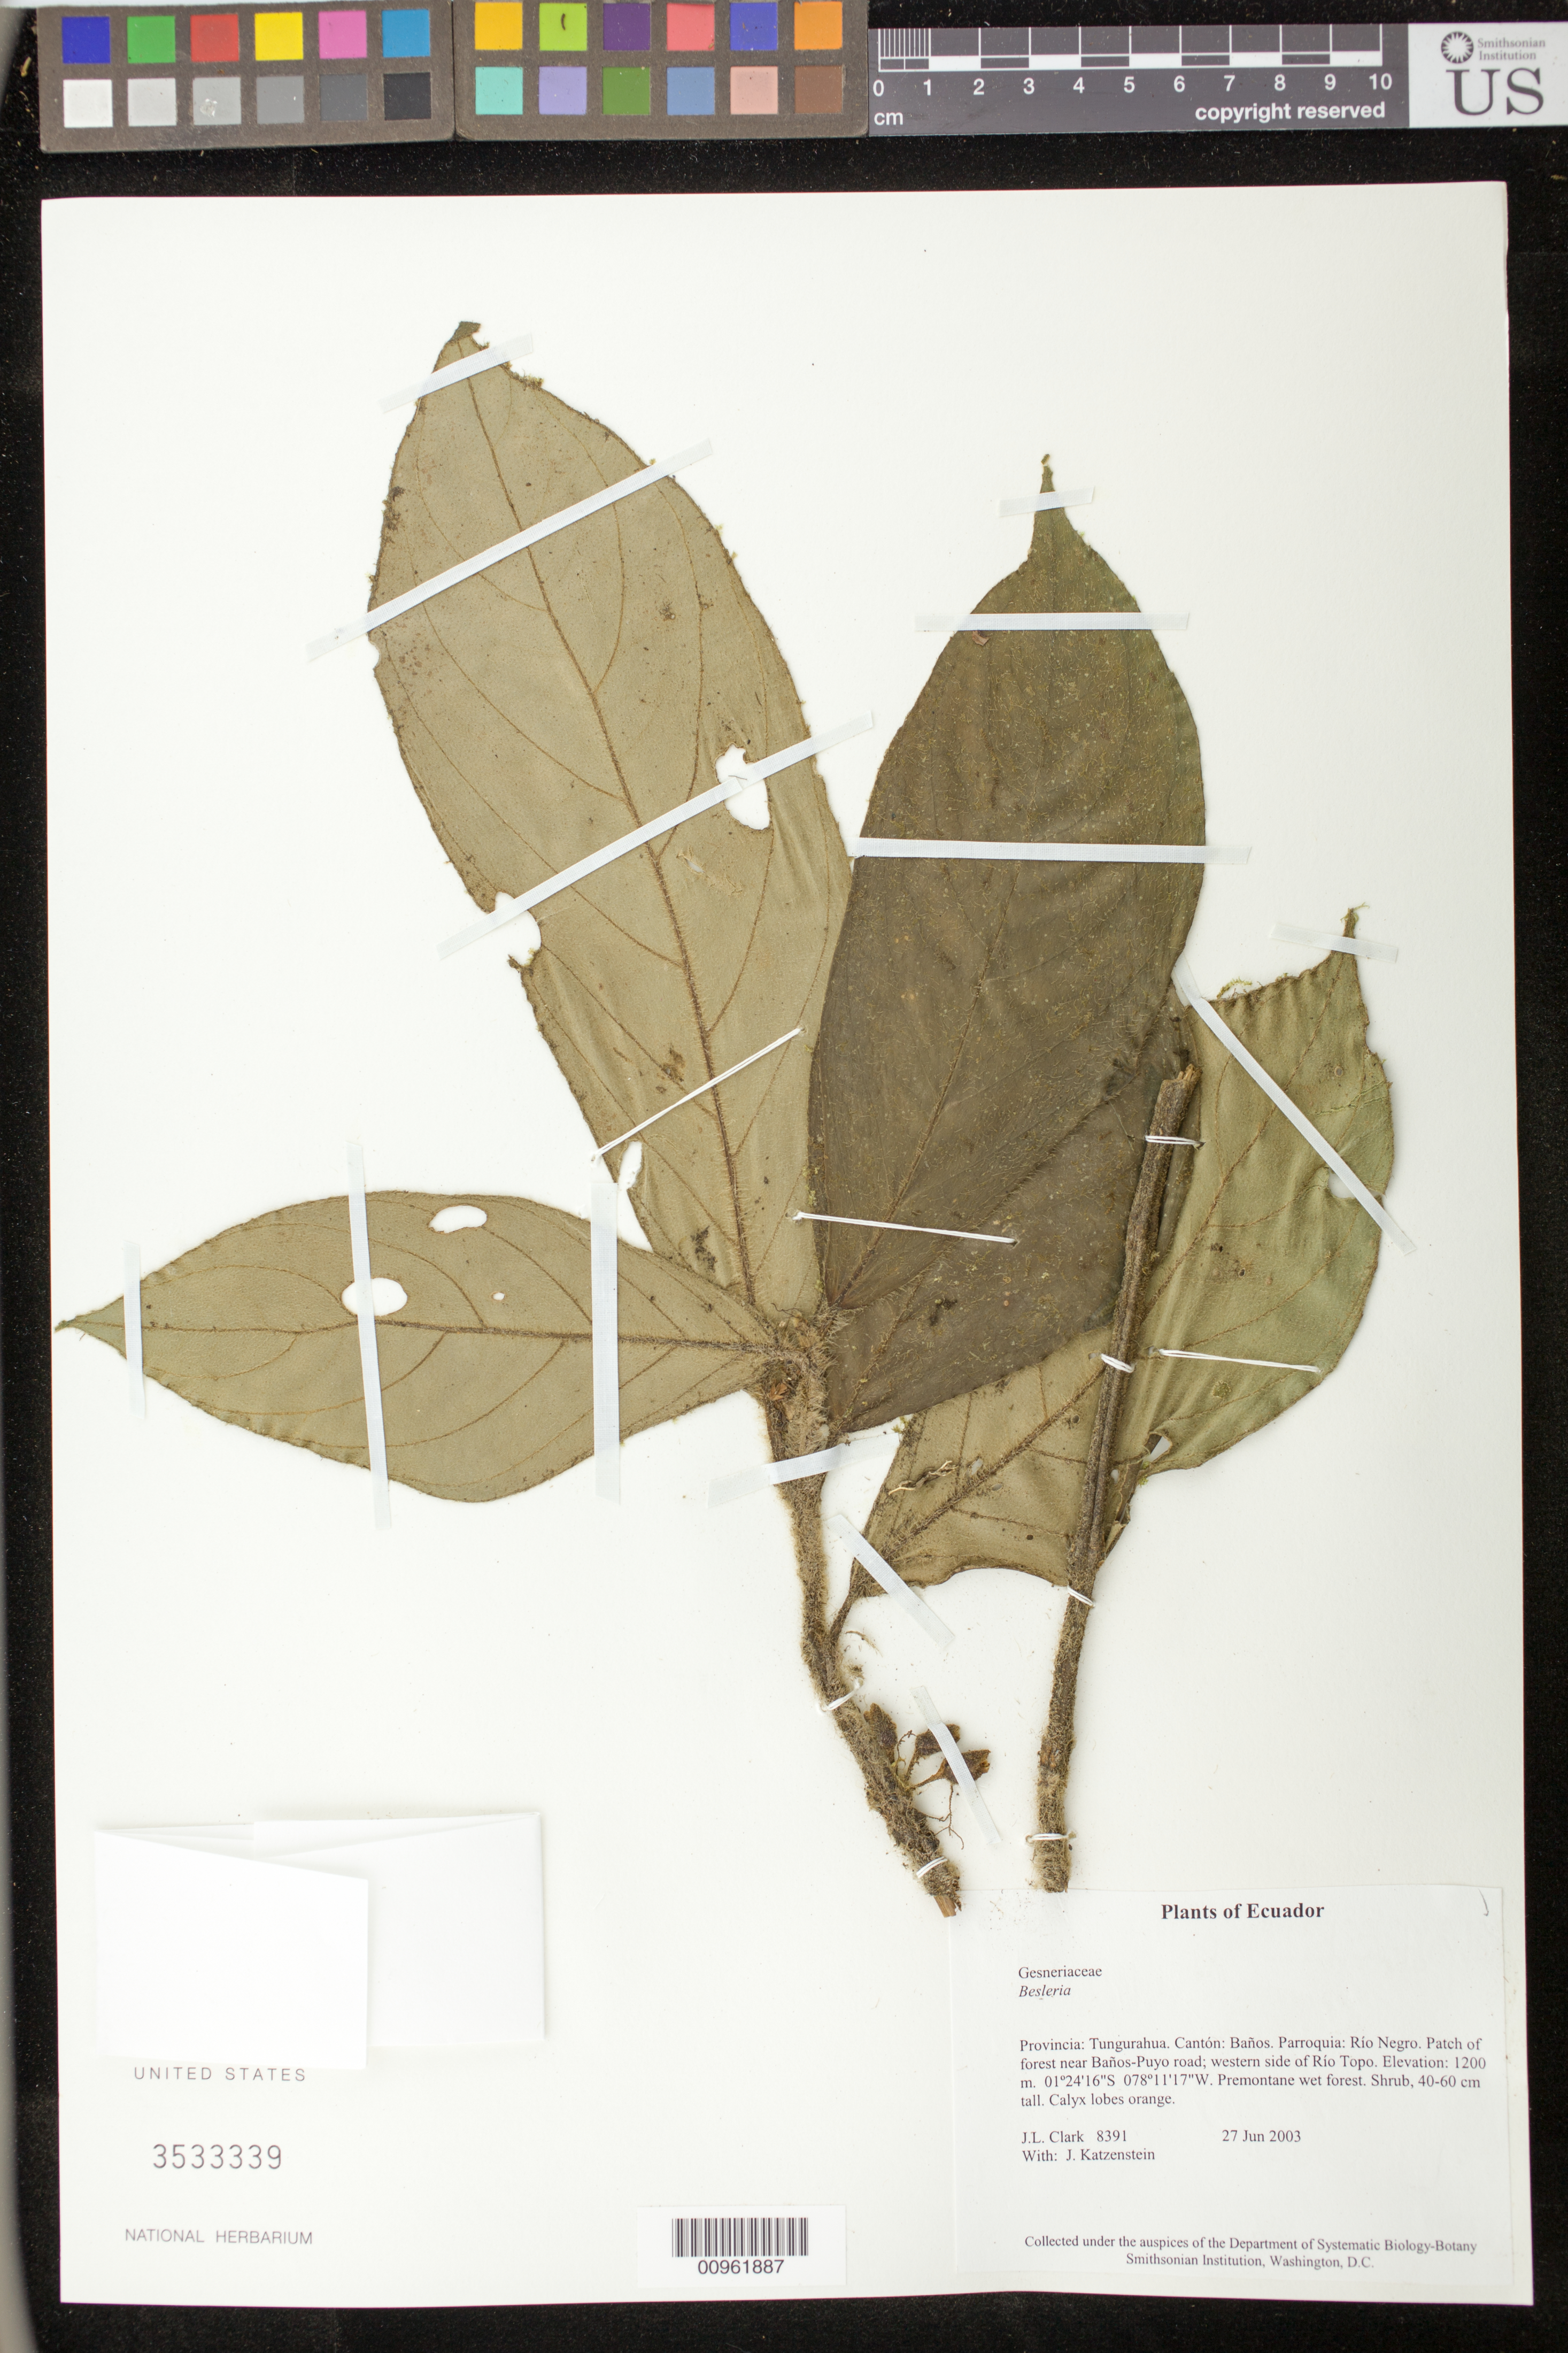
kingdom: Plantae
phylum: Tracheophyta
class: Magnoliopsida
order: Lamiales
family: Gesneriaceae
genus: Besleria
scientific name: Besleria sp.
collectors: J. L. Clark & J. Katzenstein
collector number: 8391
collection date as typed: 27 Jun 2003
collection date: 2003-06-27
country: Ecuador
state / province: Tungurahua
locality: Baños. Parroquia: Río Negro. Patch of forest near Baños-Puyo road; western side of Río Topo.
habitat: Premontane wet forest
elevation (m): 1200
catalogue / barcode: US 3533339